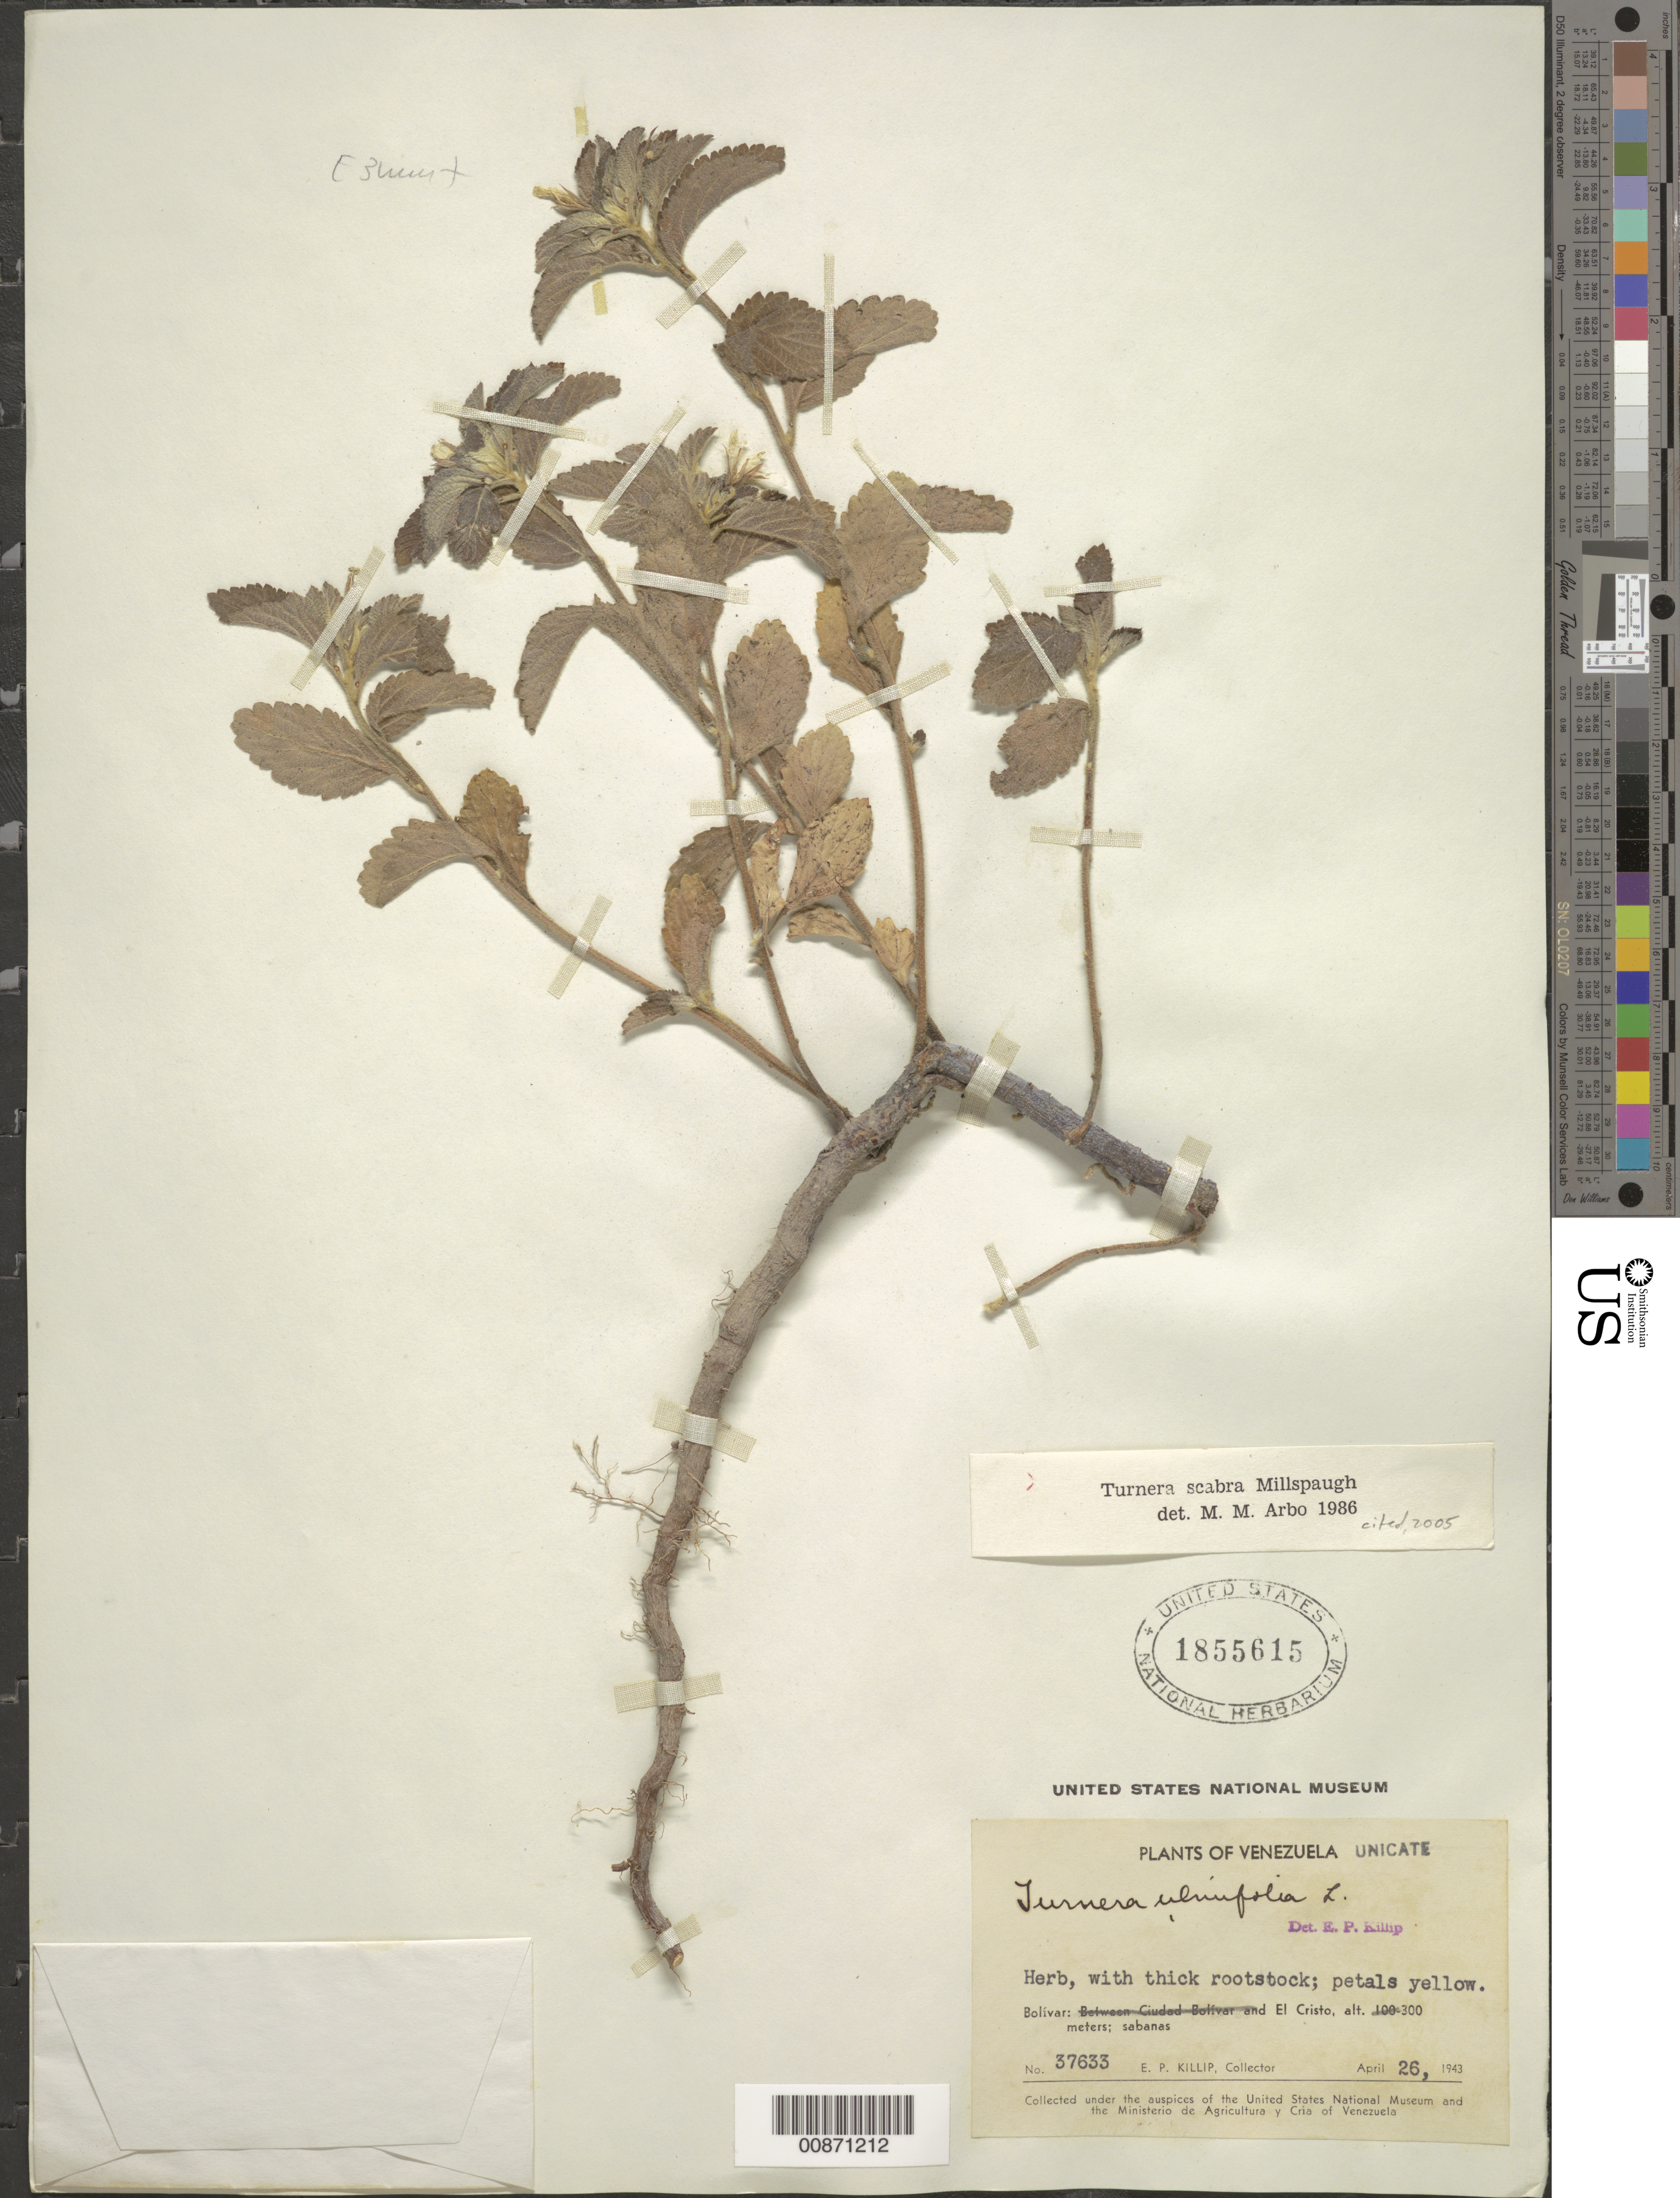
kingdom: Plantae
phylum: Tracheophyta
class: Magnoliopsida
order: Malpighiales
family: Turneraceae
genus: Turnera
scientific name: Turnera scabra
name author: Millsp.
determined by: Arbo, M. M.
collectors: E. P. Killip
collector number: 37633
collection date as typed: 26-Apr-43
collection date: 1943-04-26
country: Venezuela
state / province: Bolívar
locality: El Cristo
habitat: Sabanas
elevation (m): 300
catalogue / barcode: US 1855615